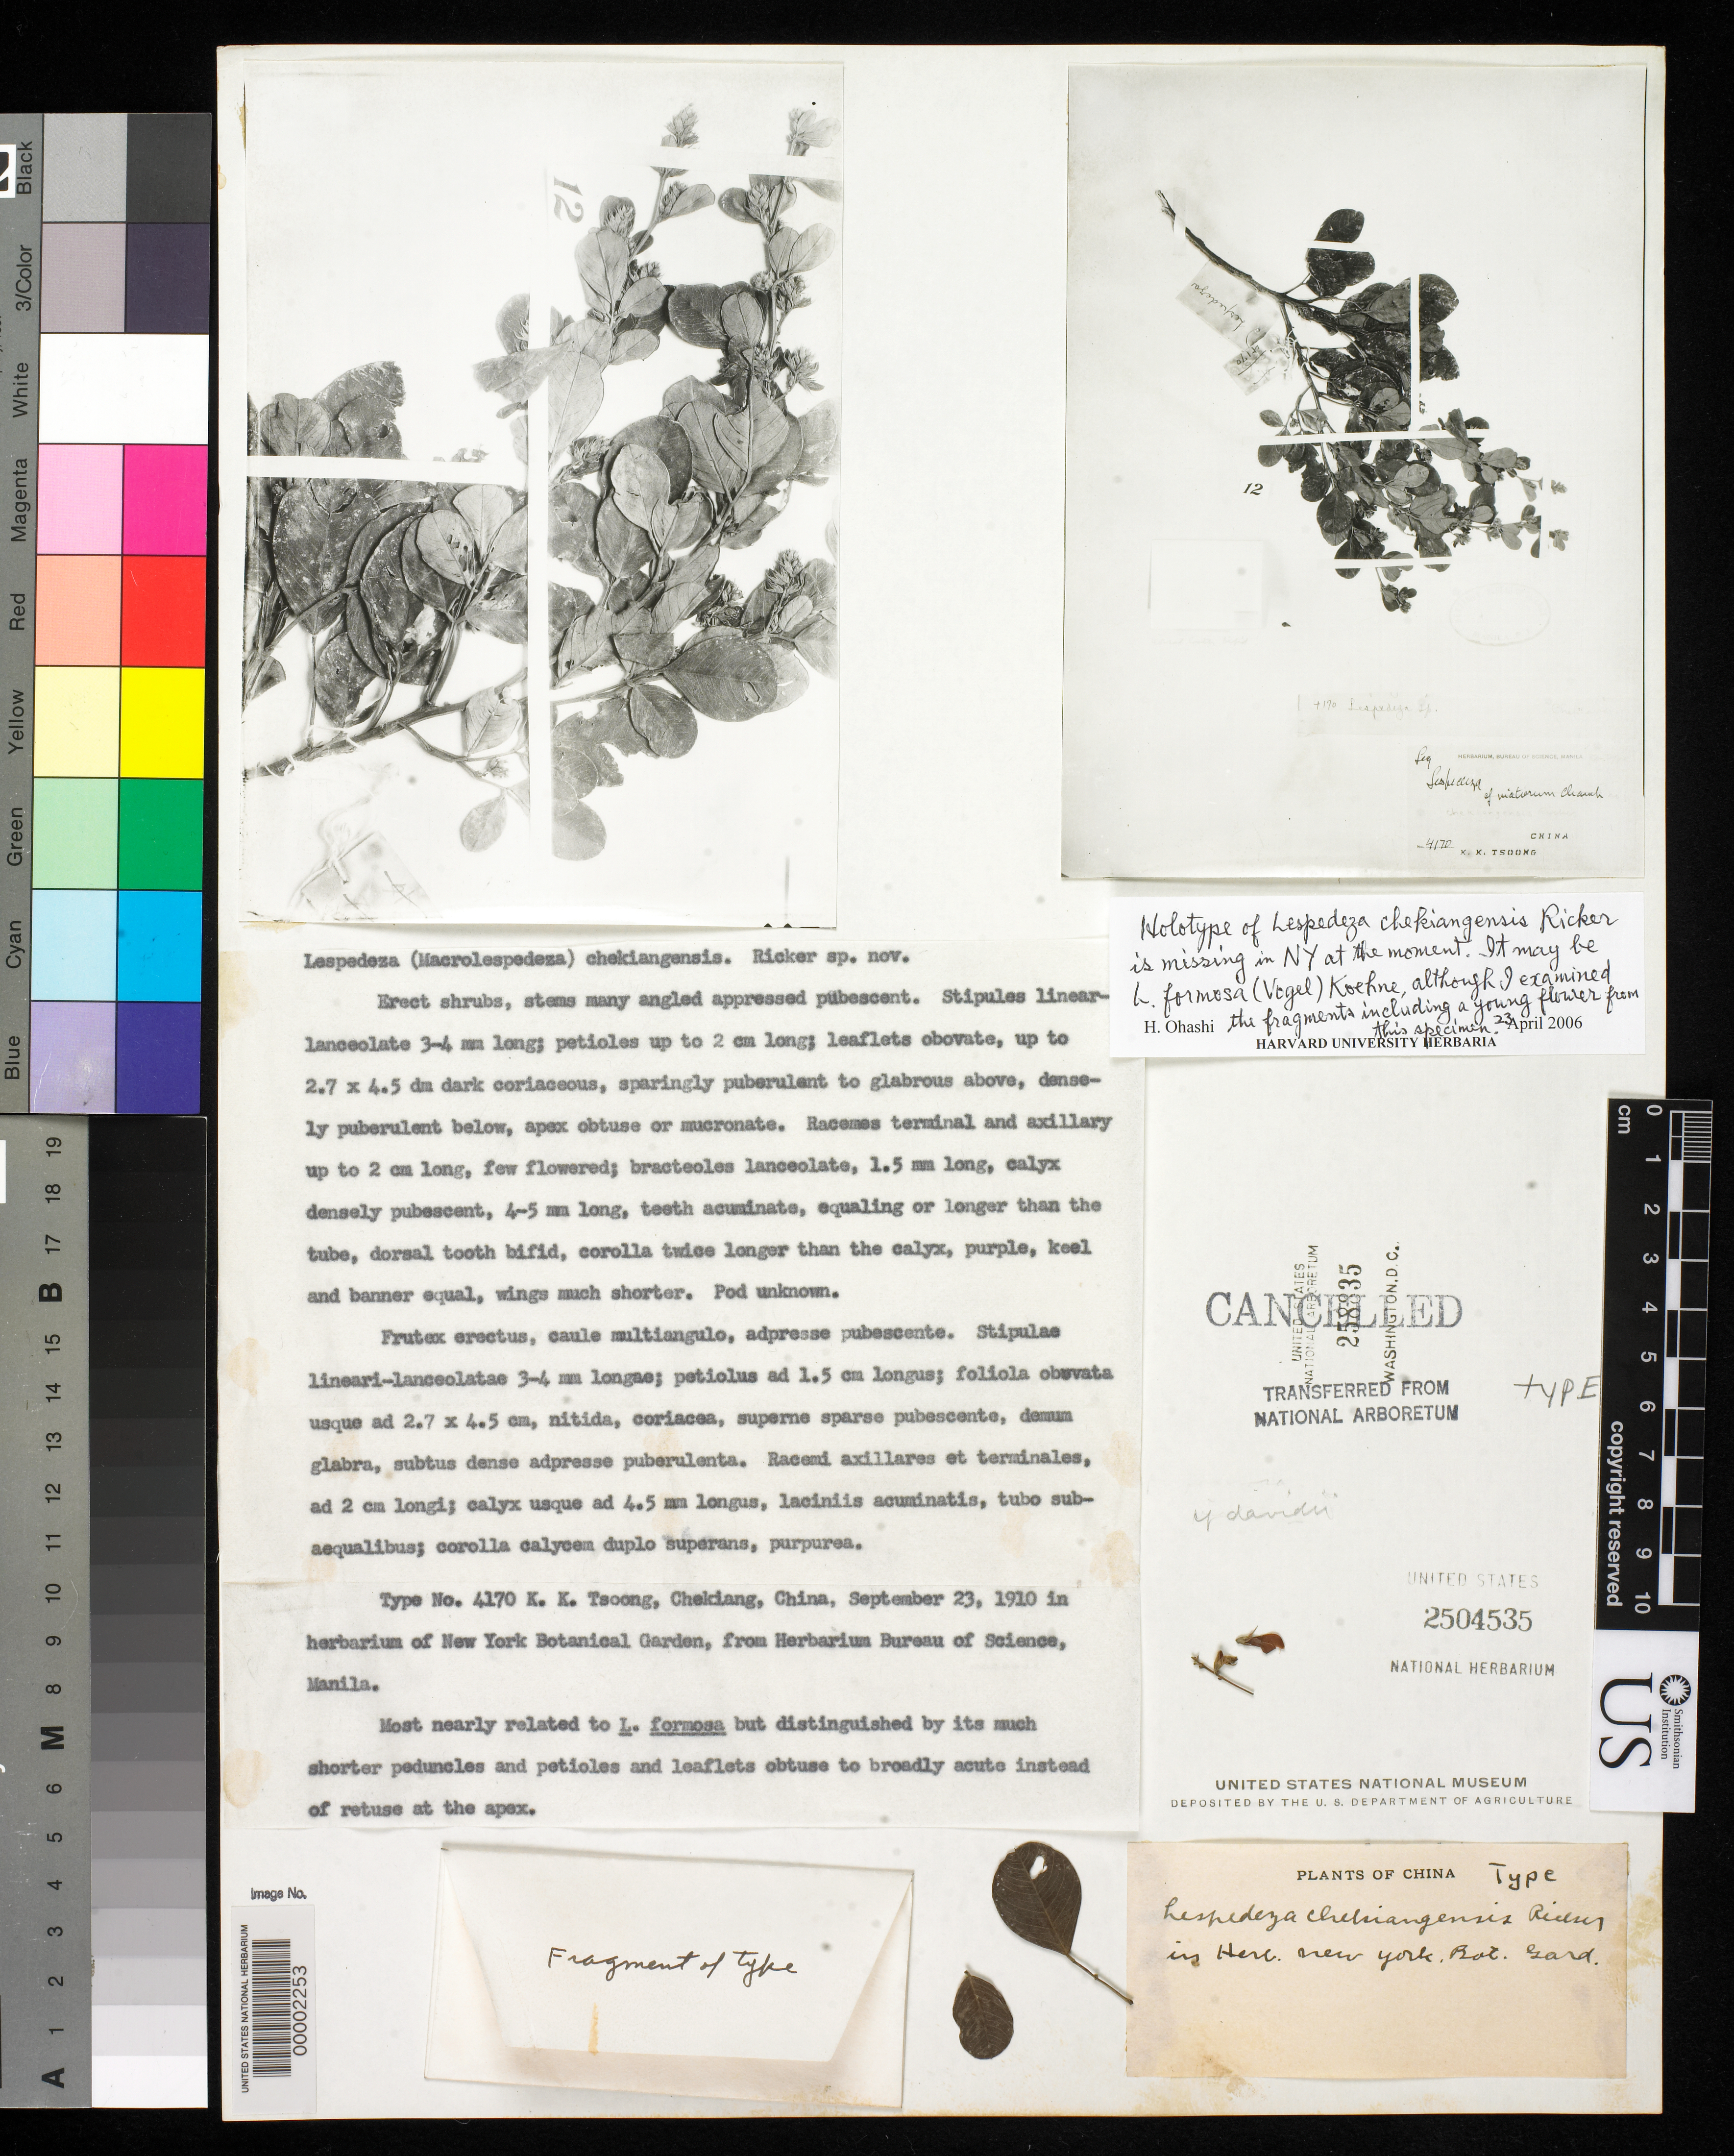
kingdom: Plantae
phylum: Tracheophyta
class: Magnoliopsida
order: Fabales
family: Fabaceae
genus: Lespedeza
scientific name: Lespedeza chekiangensis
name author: Ricker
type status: Type Collection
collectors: K. Tsoong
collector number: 4170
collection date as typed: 1910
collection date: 1910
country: China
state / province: Zhejiang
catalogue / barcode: US 2504535